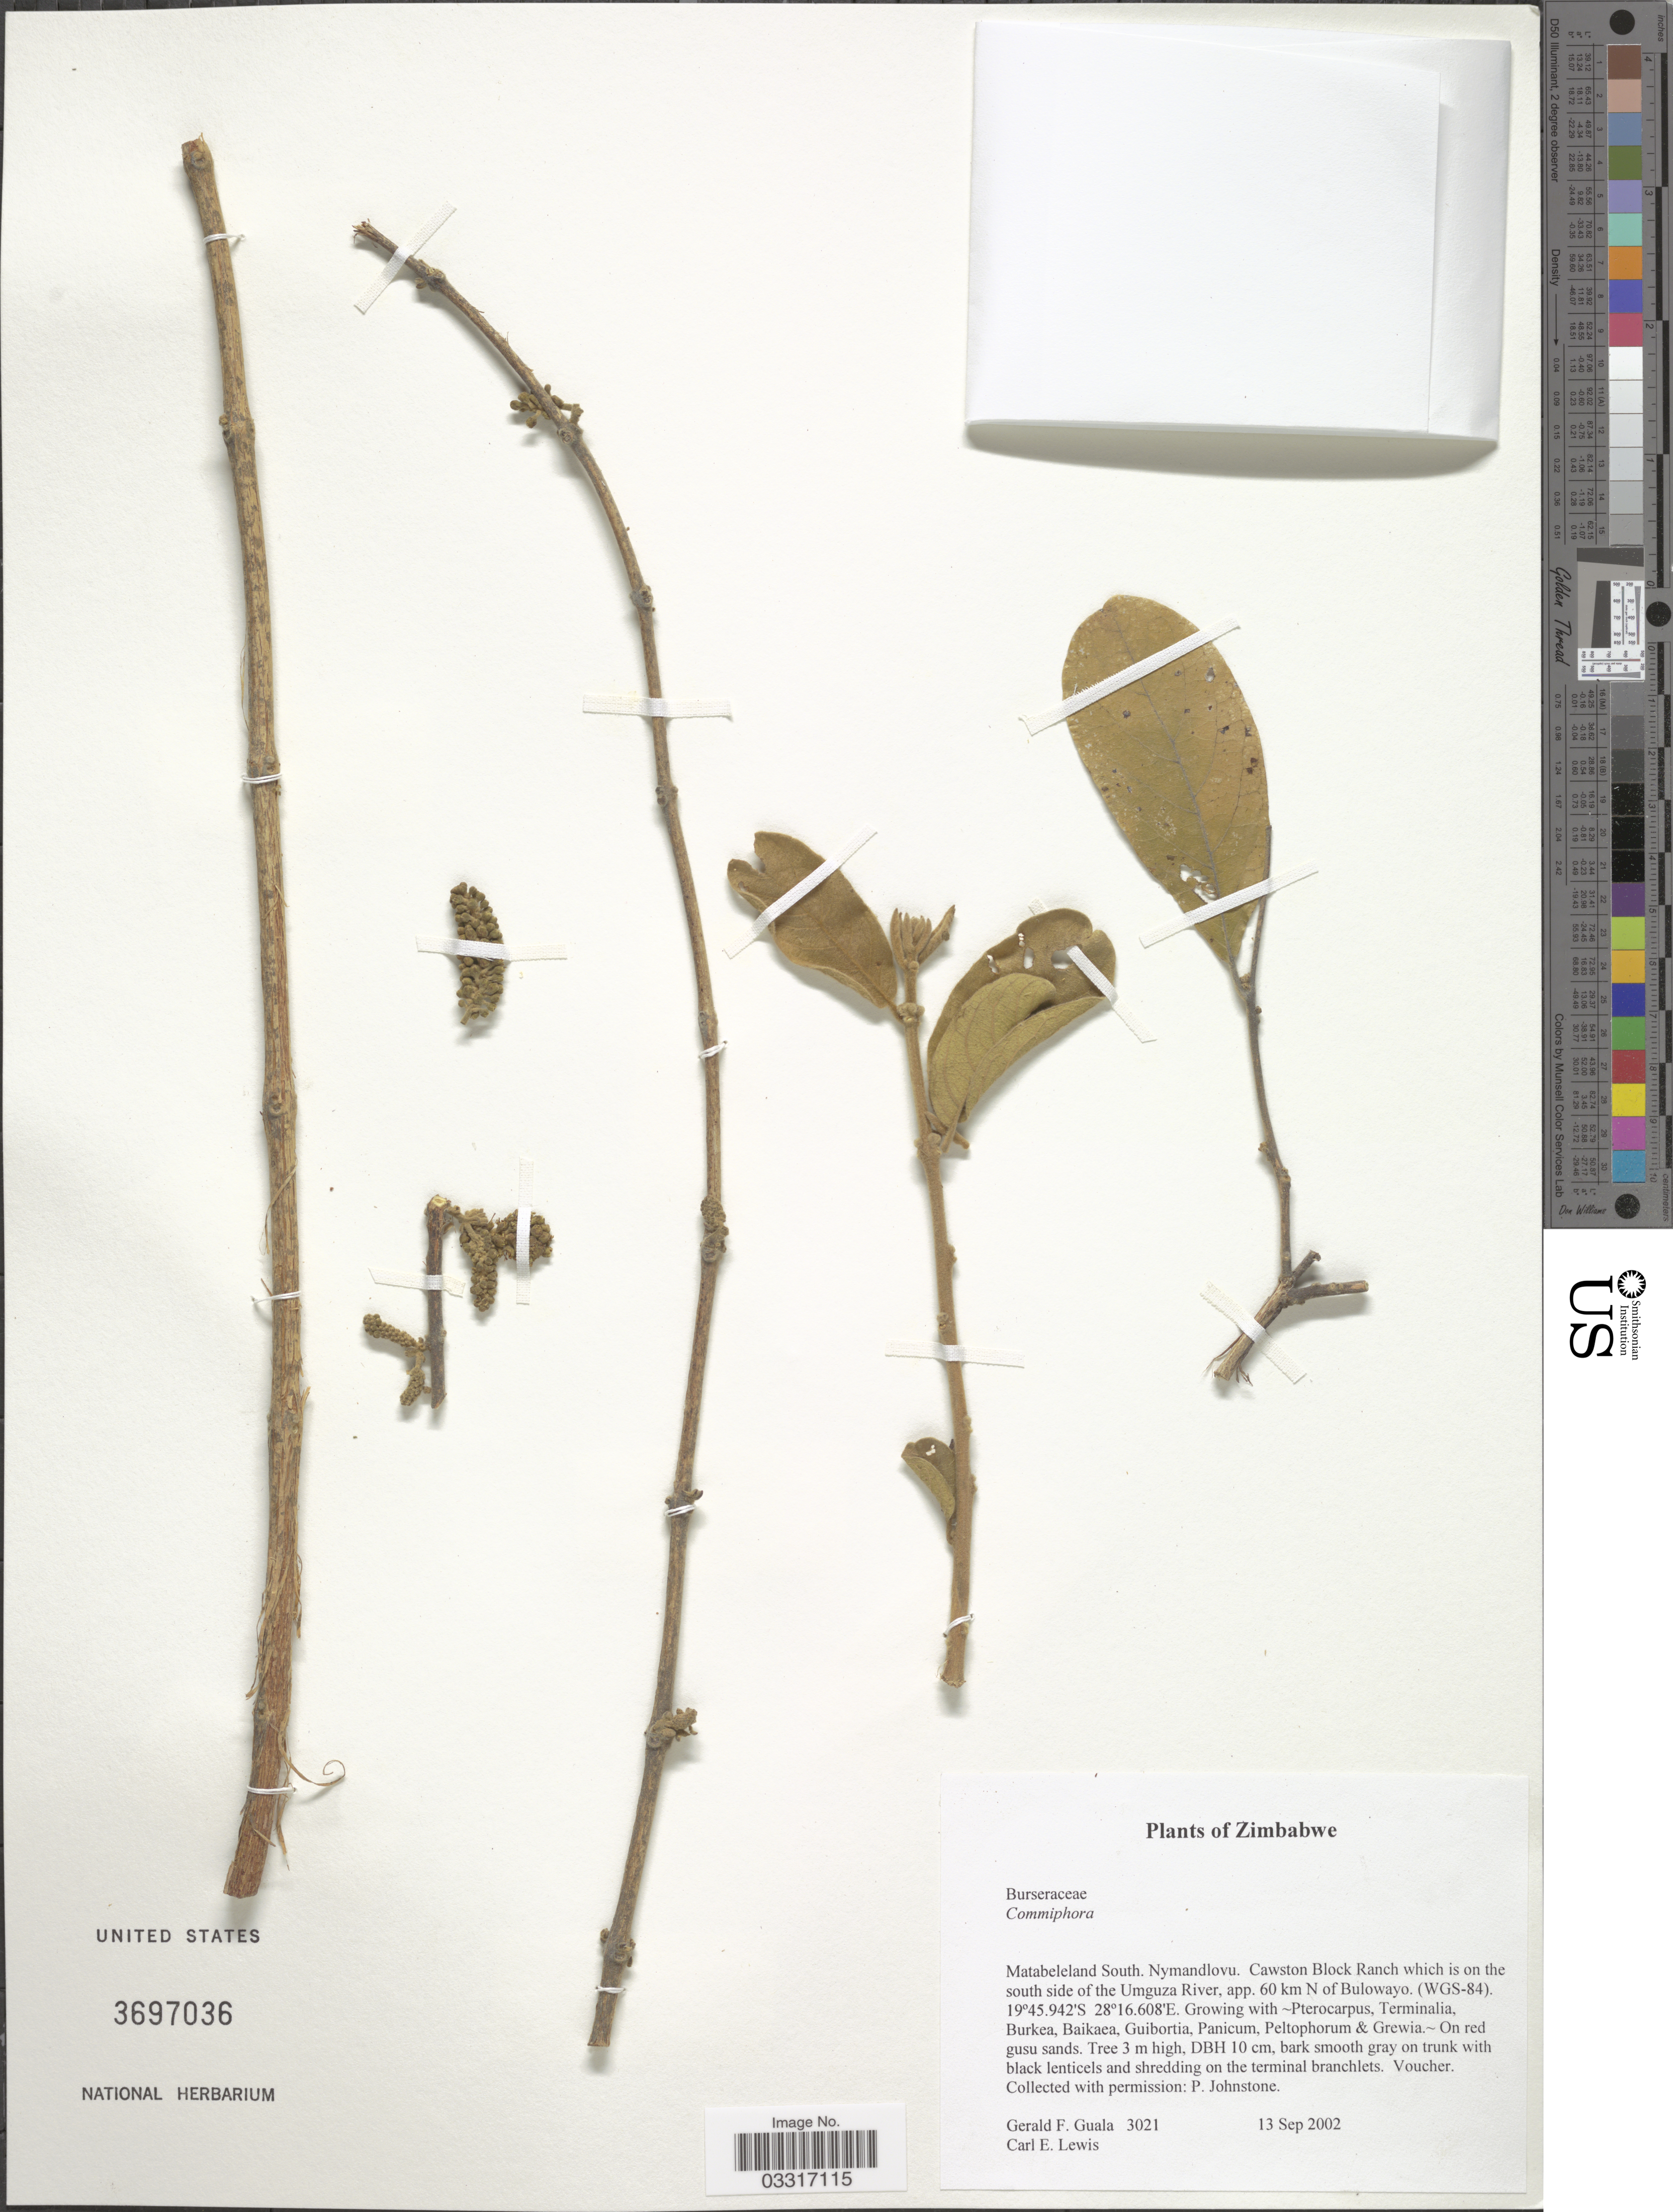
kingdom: Plantae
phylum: Tracheophyta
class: Magnoliopsida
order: Sapindales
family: Burseraceae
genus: Commiphora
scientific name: Commiphora sp.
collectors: G. Guala & C. Lewis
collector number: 3021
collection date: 2002-09-13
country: Zimbabwe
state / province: Matabeleland South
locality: Nymandlovu. Cawston Black Ranch which is on the south side of the Umguza River, app. 60 km N of Bulowayo. (WGS-84).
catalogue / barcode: US 3697036